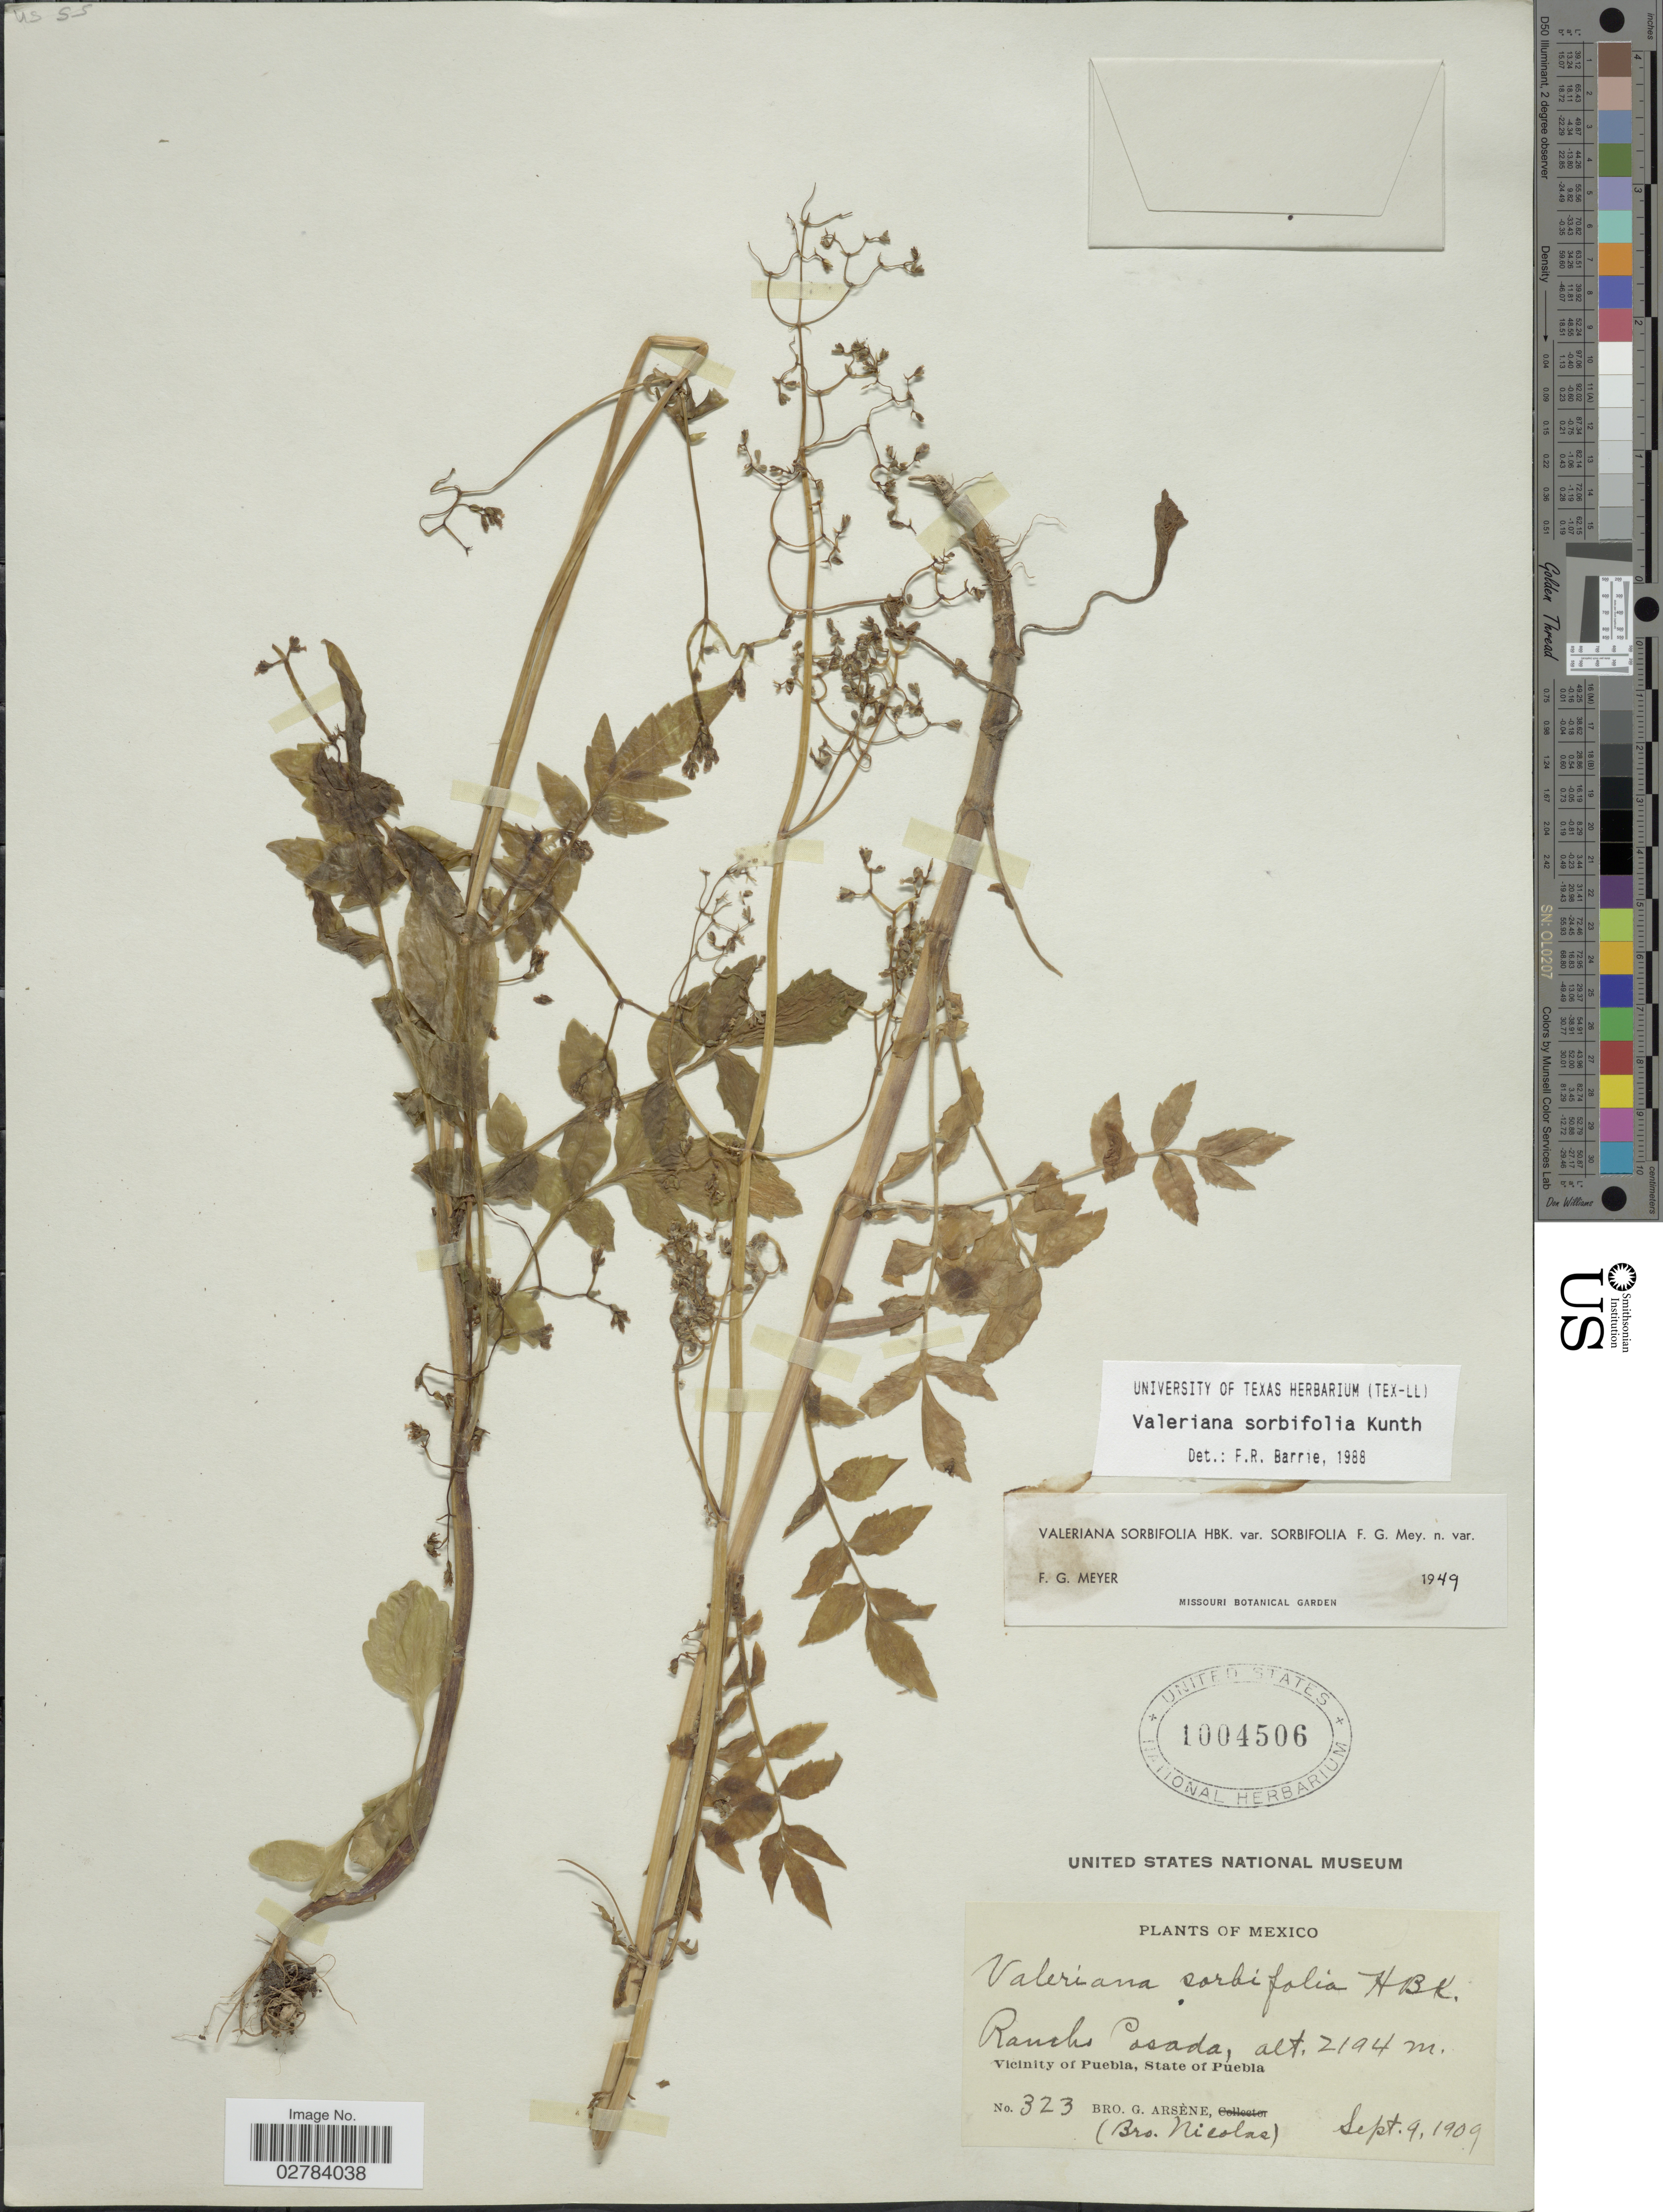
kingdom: Plantae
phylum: Tracheophyta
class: Magnoliopsida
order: Dipsacales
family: Caprifoliaceae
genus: Valeriana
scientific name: Valeriana sorbifolia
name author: Kunth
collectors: Bro. G. Arsène & Bro. Nicolas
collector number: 323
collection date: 1909-09-09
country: Mexico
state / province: Puebla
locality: Rancho Cosada, Vicinity of Puebla.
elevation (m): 2194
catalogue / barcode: US 1004506